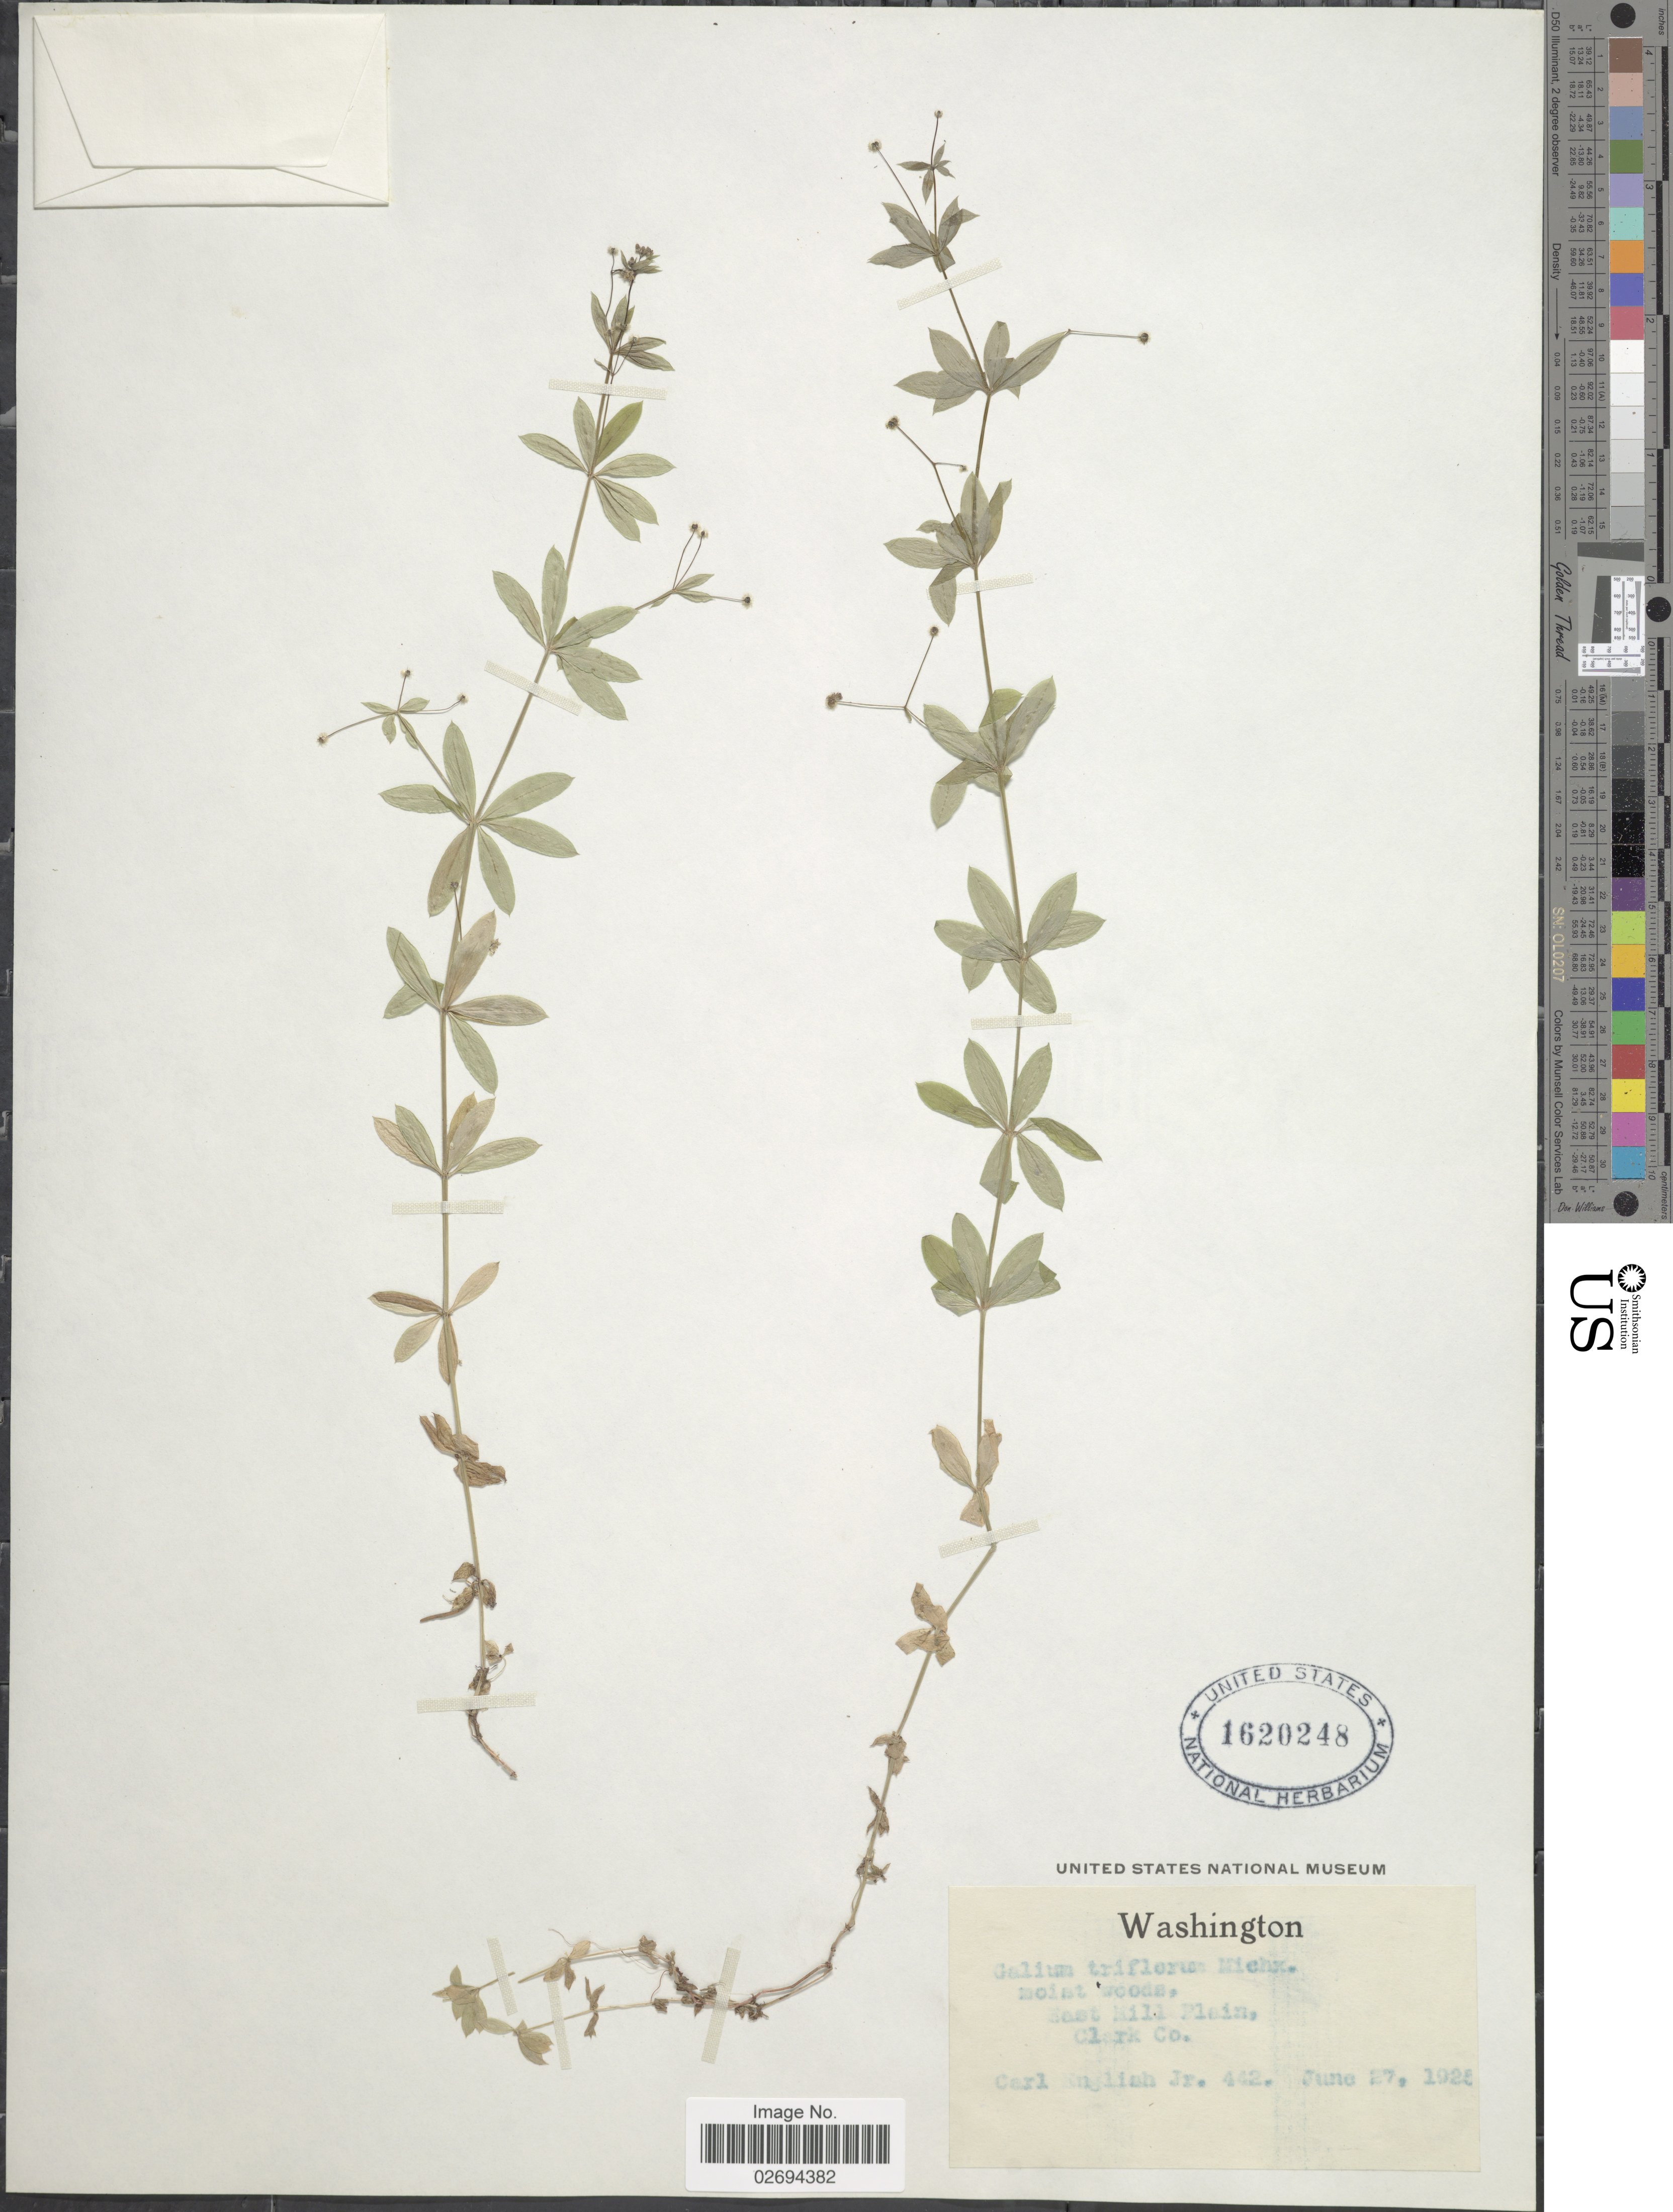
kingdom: Plantae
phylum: Tracheophyta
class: Magnoliopsida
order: Gentianales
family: Rubiaceae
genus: Galium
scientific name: Galium triflorum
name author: Michx.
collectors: C. English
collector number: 442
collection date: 1925-06-27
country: United States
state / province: Washington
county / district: Clark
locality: East Hill Plain, Clark Co.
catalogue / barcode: US 1620248